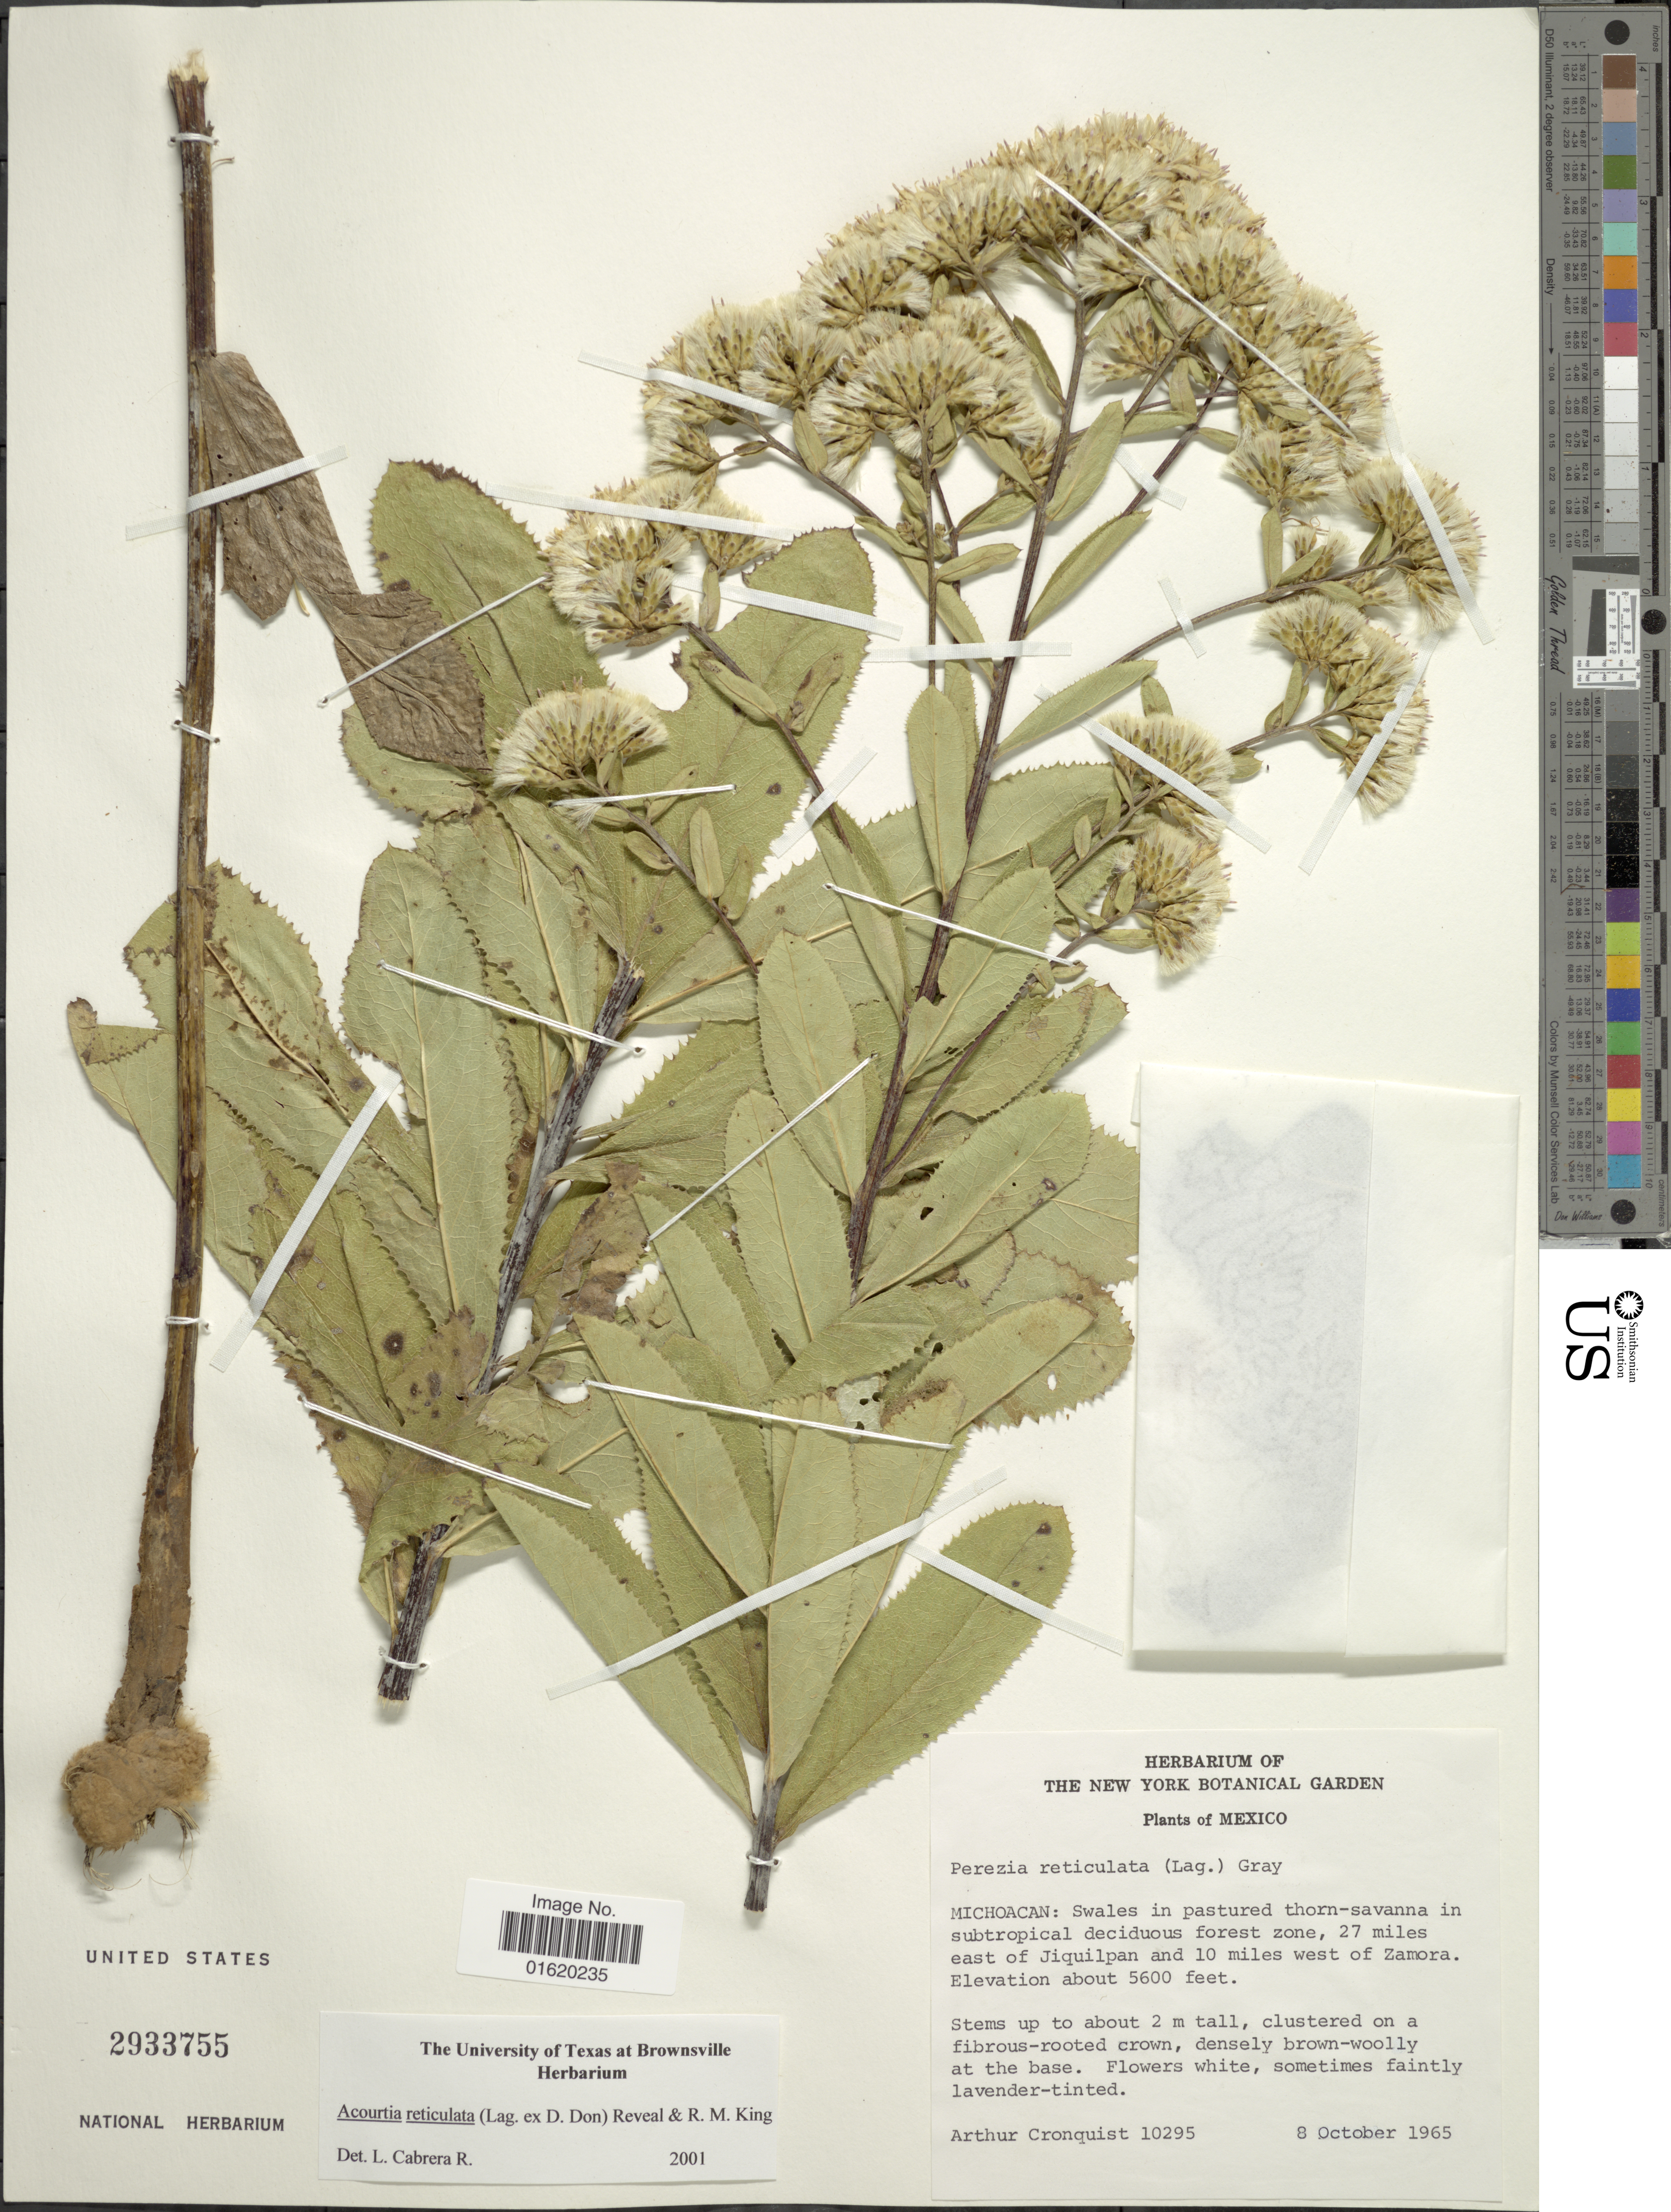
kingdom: Plantae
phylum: Tracheophyta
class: Magnoliopsida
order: Asterales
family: Asteraceae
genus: Acourtia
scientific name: Acourtia reticulata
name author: (Lag. ex D. Don) Reveal & R.M. King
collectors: A. J. Cronquist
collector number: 10295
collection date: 1965-10-08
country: Mexico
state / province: Michoacán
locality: Swales in pastures thorn-savanna in subtropical deciduous forest zone, 27 miles east of Jiquilpan and 10 miles west of Zamora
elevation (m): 1707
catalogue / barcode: US 2933755